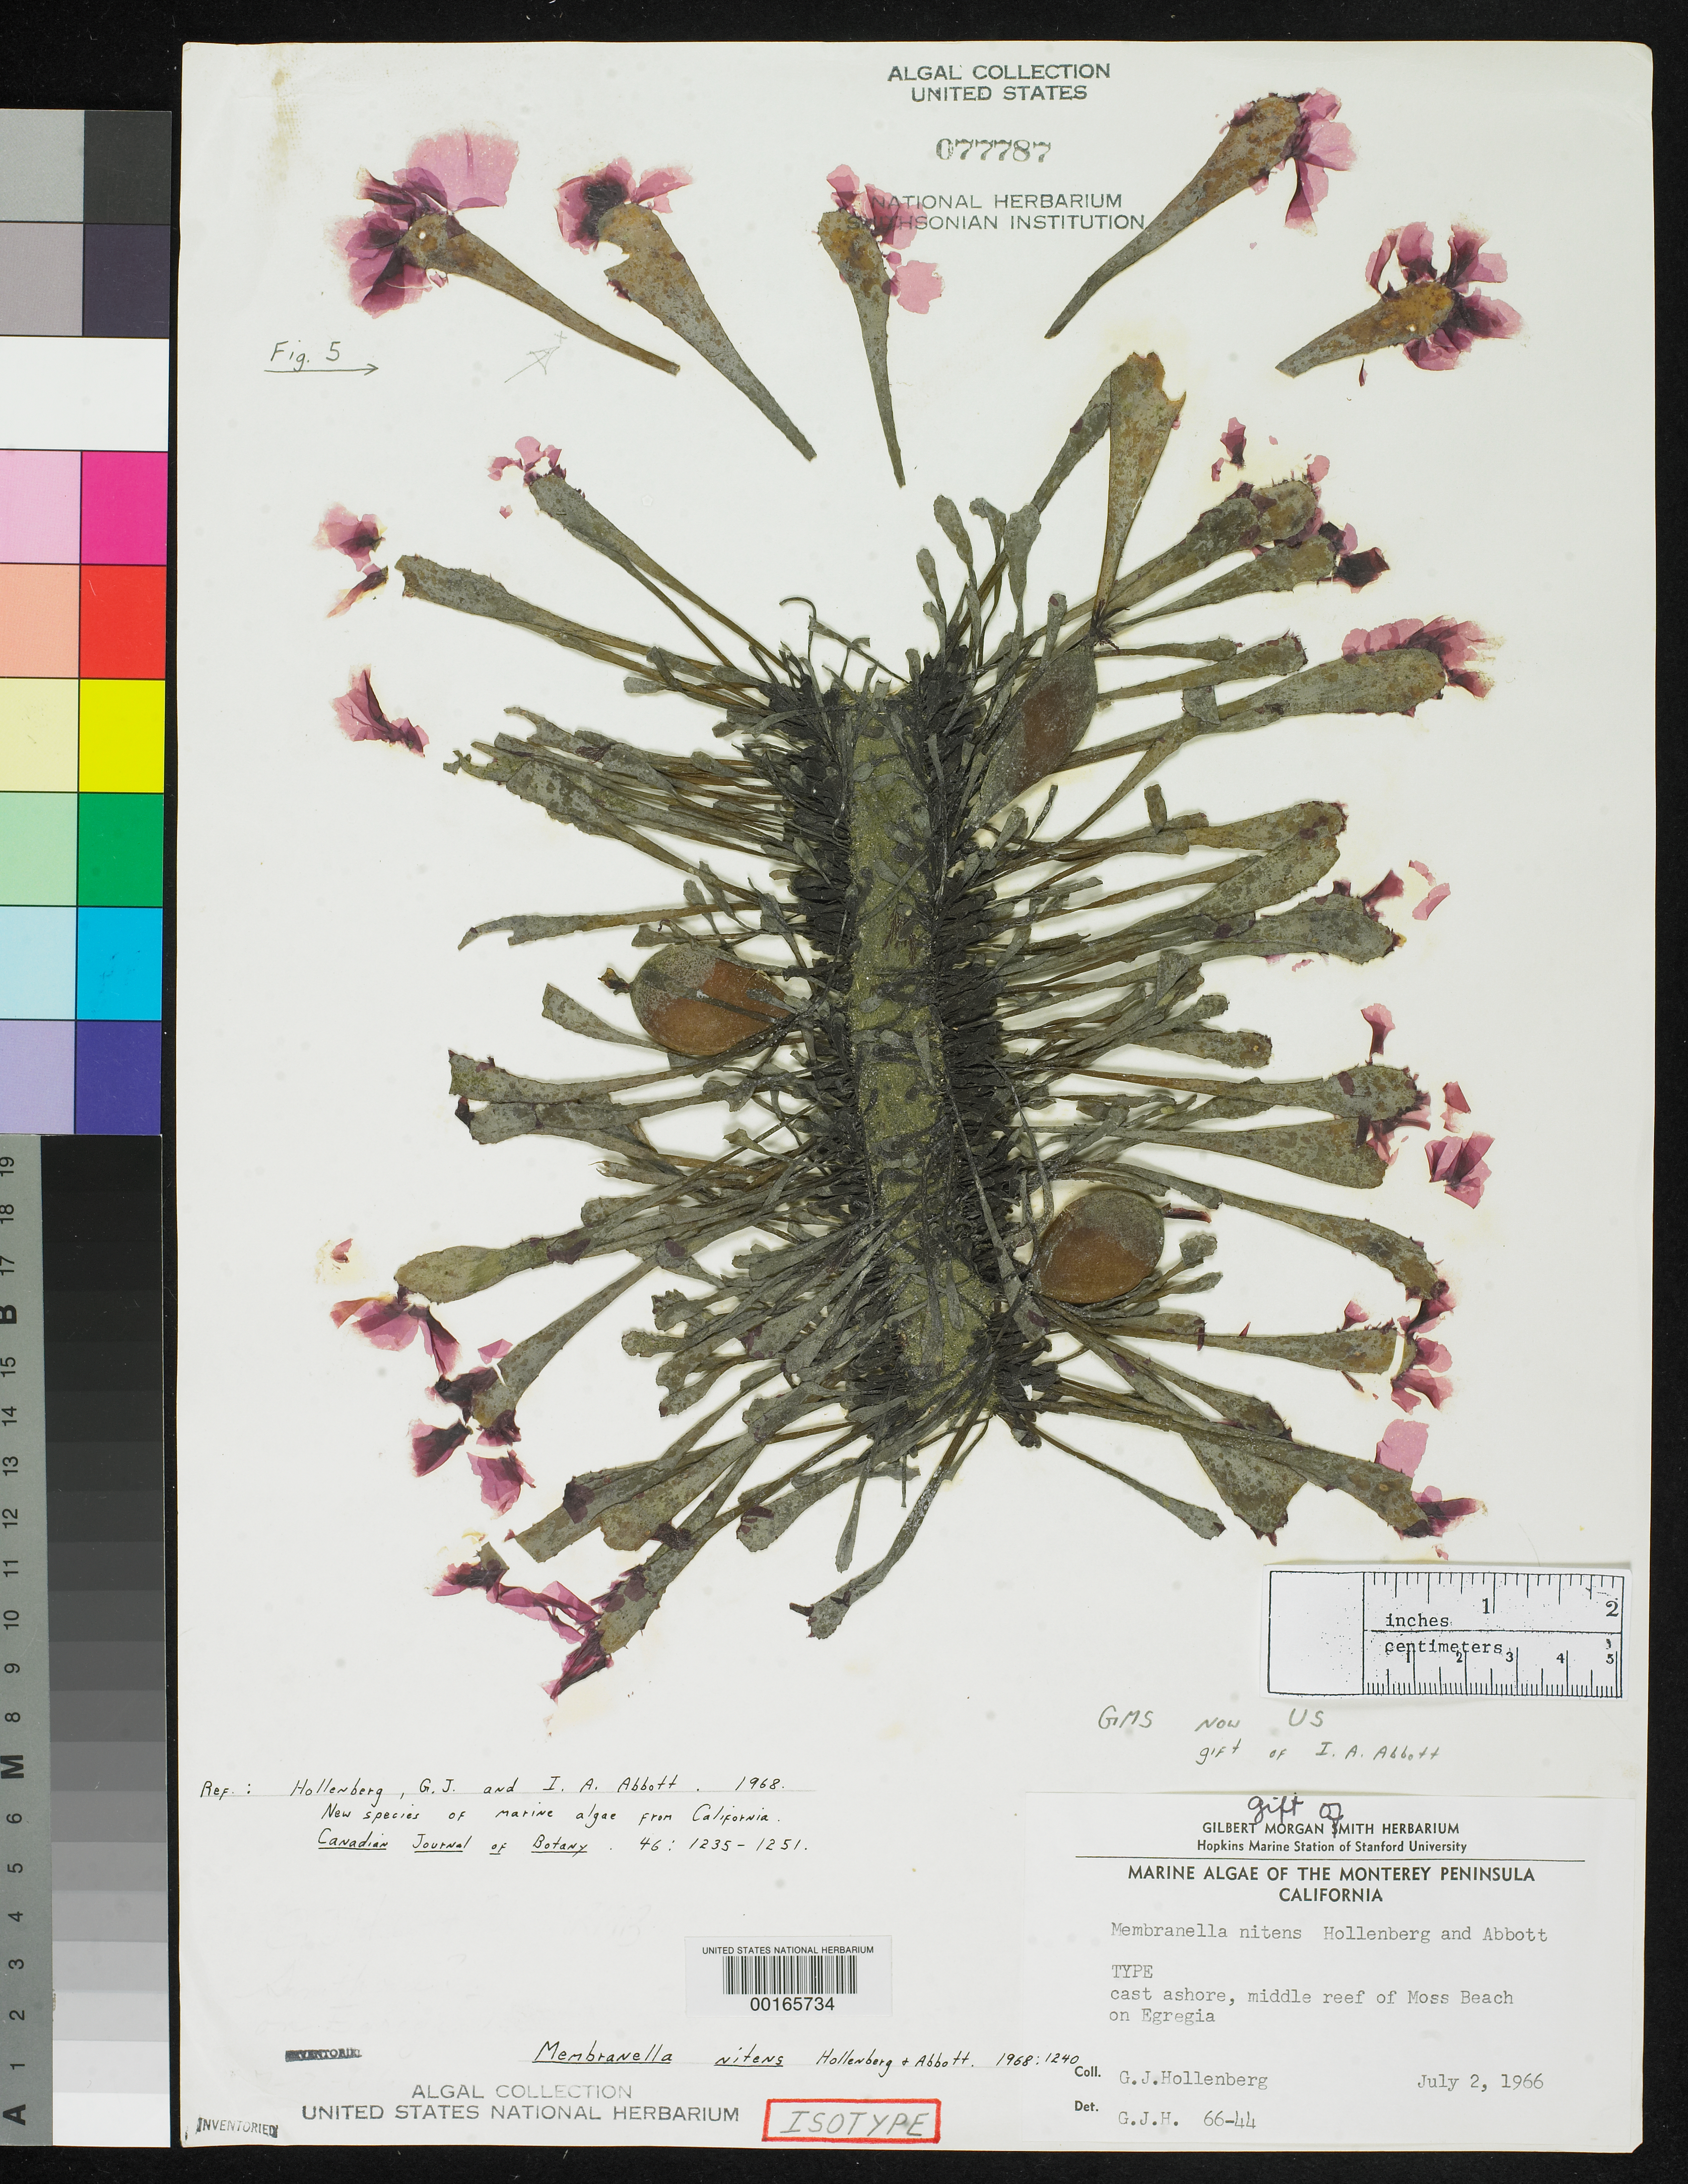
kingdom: Plantae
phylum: Rhodophyta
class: Compsopogonophyceae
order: Erythropeltidales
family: Erythrotrichiaceae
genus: Membranella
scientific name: Membranella nitens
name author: Hollenb. & I.A. Abbott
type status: Isotype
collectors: G. Hollenberg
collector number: GJH 66-44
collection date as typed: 02 Jul 1966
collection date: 1966-07-02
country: United States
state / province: California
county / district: Monterey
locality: Middle reef of Moss Beach.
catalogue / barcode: US 77787